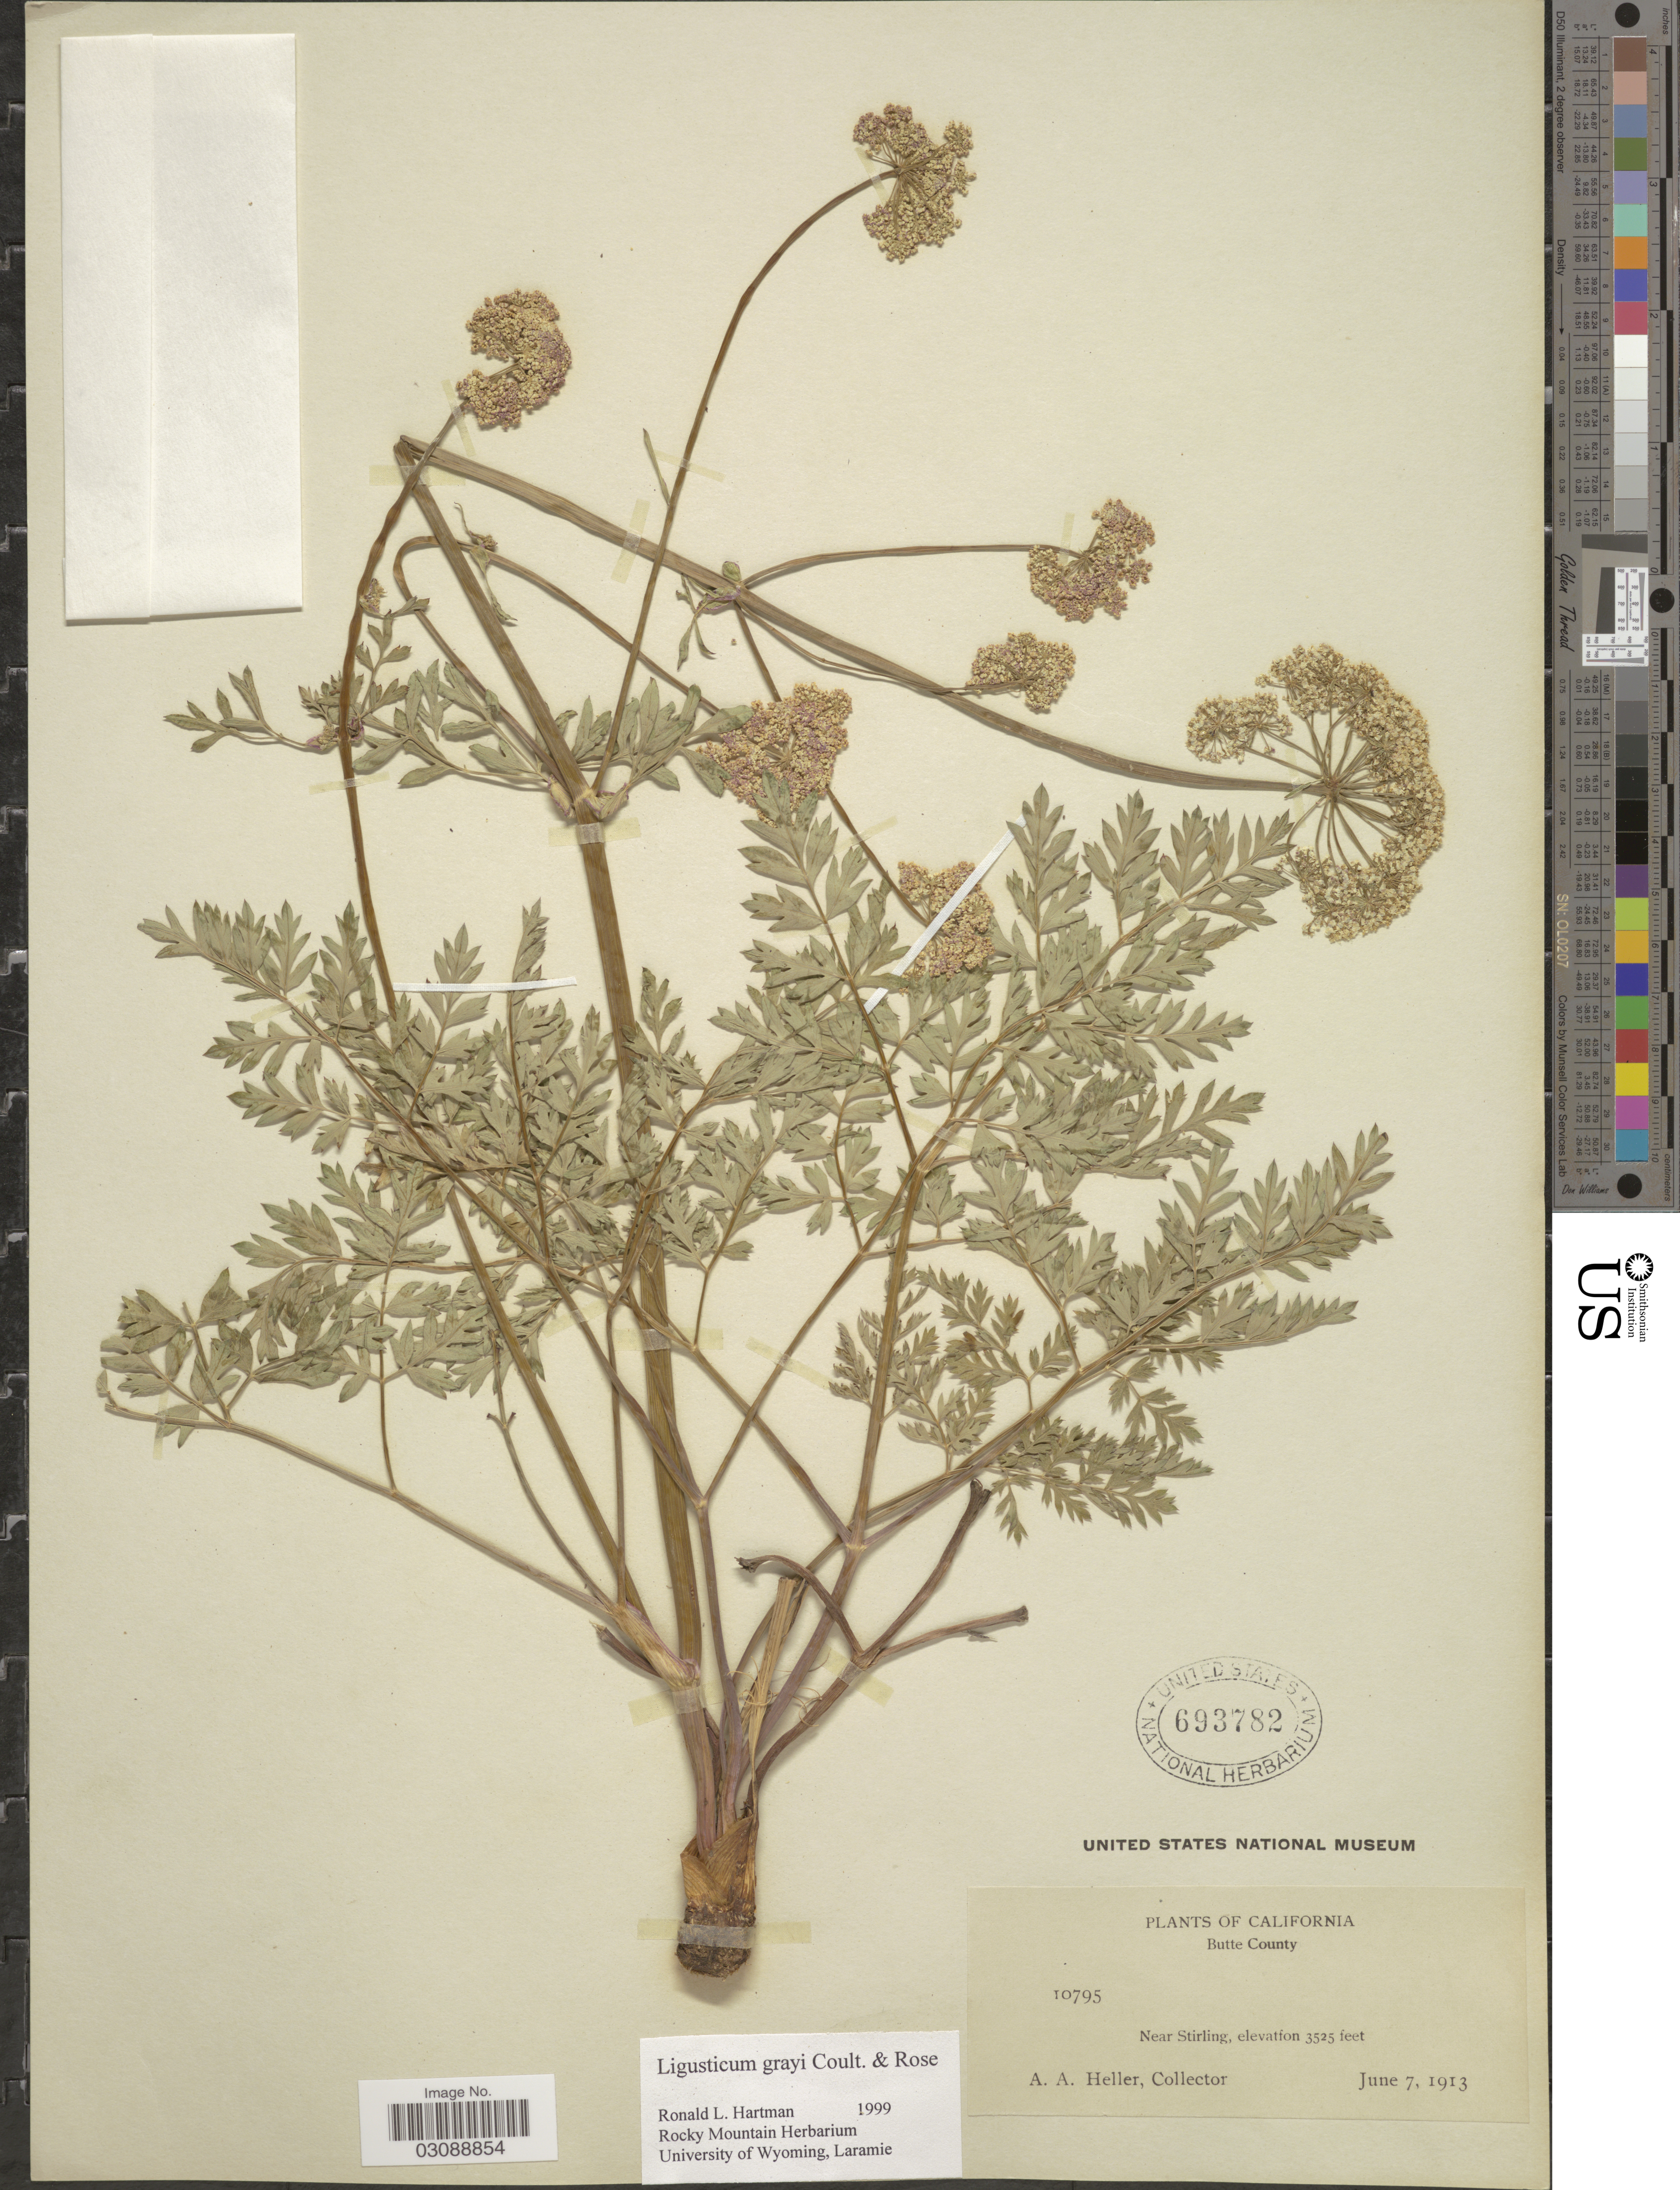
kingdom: Plantae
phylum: Tracheophyta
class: Magnoliopsida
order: Apiales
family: Apiaceae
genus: Ligusticum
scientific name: Ligusticum grayi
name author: J.M. Coult. & Rose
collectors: A. A. Heller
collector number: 10795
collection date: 1913-06-07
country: United States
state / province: California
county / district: Butte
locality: Butte County. Near Stirling.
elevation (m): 1074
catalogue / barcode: US 693782